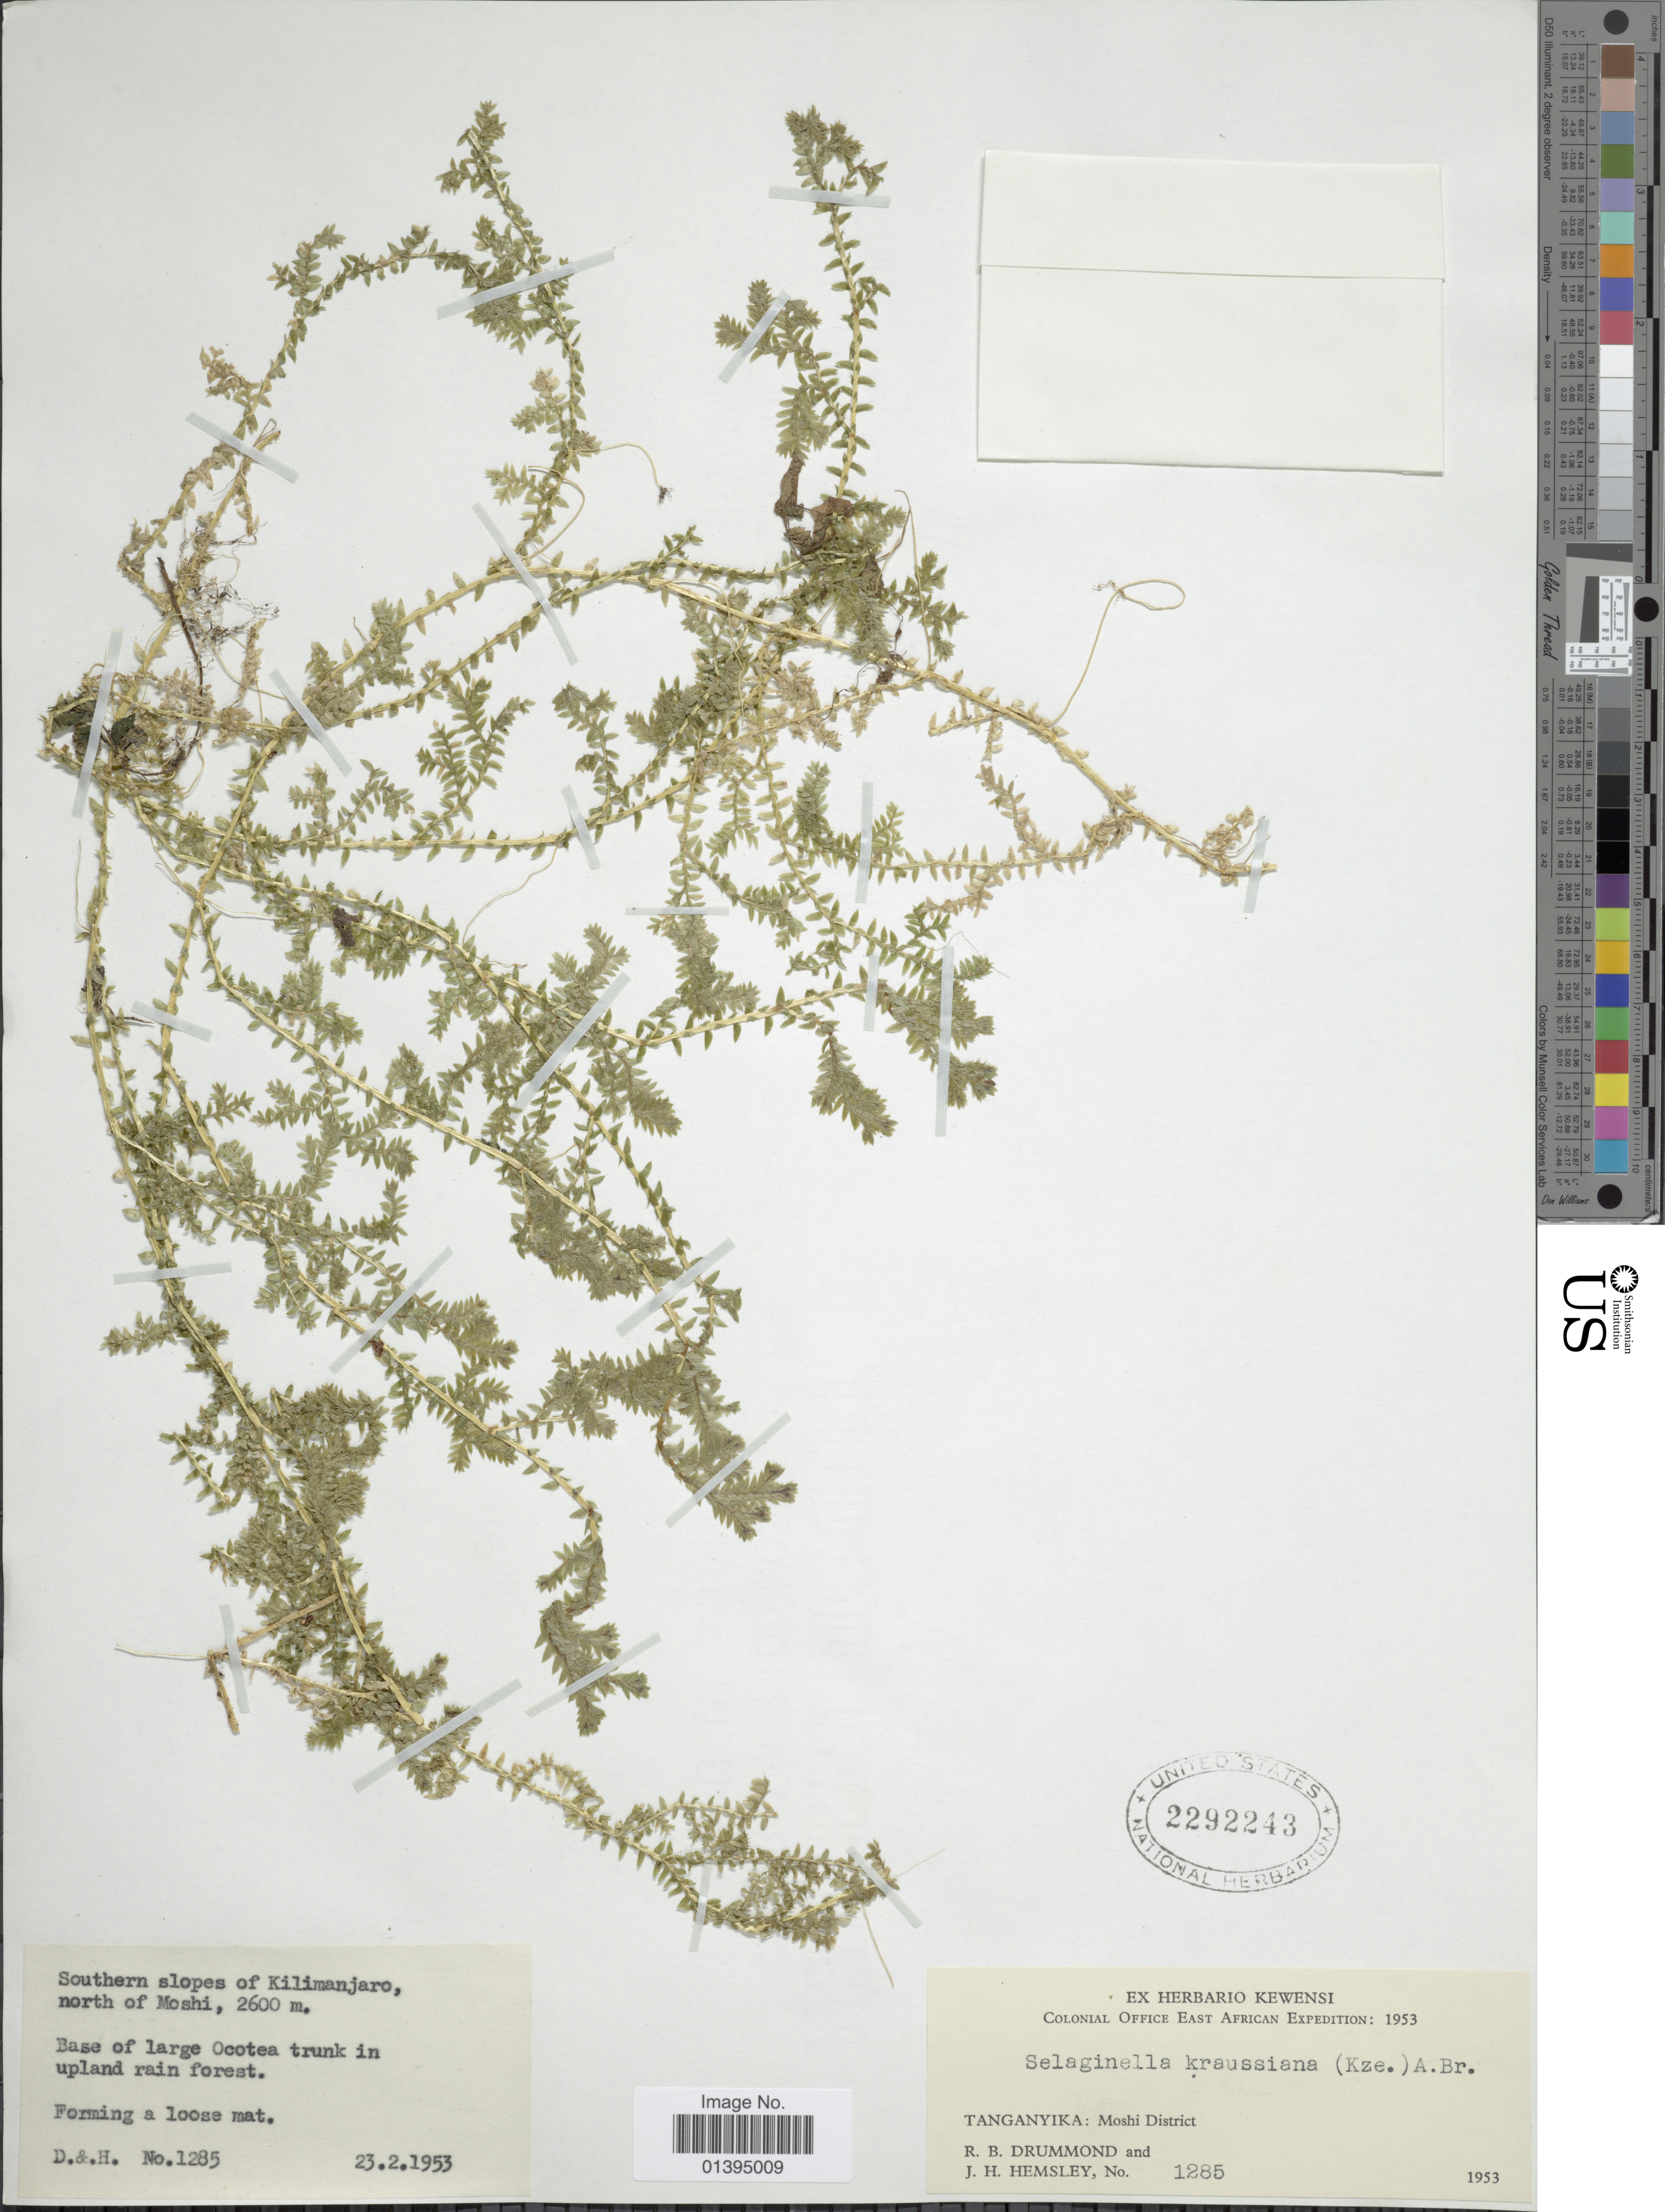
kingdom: Plantae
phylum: Tracheophyta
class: Lycopodiopsida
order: Selaginellales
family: Selaginellaceae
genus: Selaginella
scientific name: Selaginella kraussiana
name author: (Kunze) A. Braun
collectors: R. Drummond & J. H. Hemsley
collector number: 1285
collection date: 1953-02-23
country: Tanzania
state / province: Kilimanjaro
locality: Southern slopes of Kilimanjaro, north of Moshi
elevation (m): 2600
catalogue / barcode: US 2292243